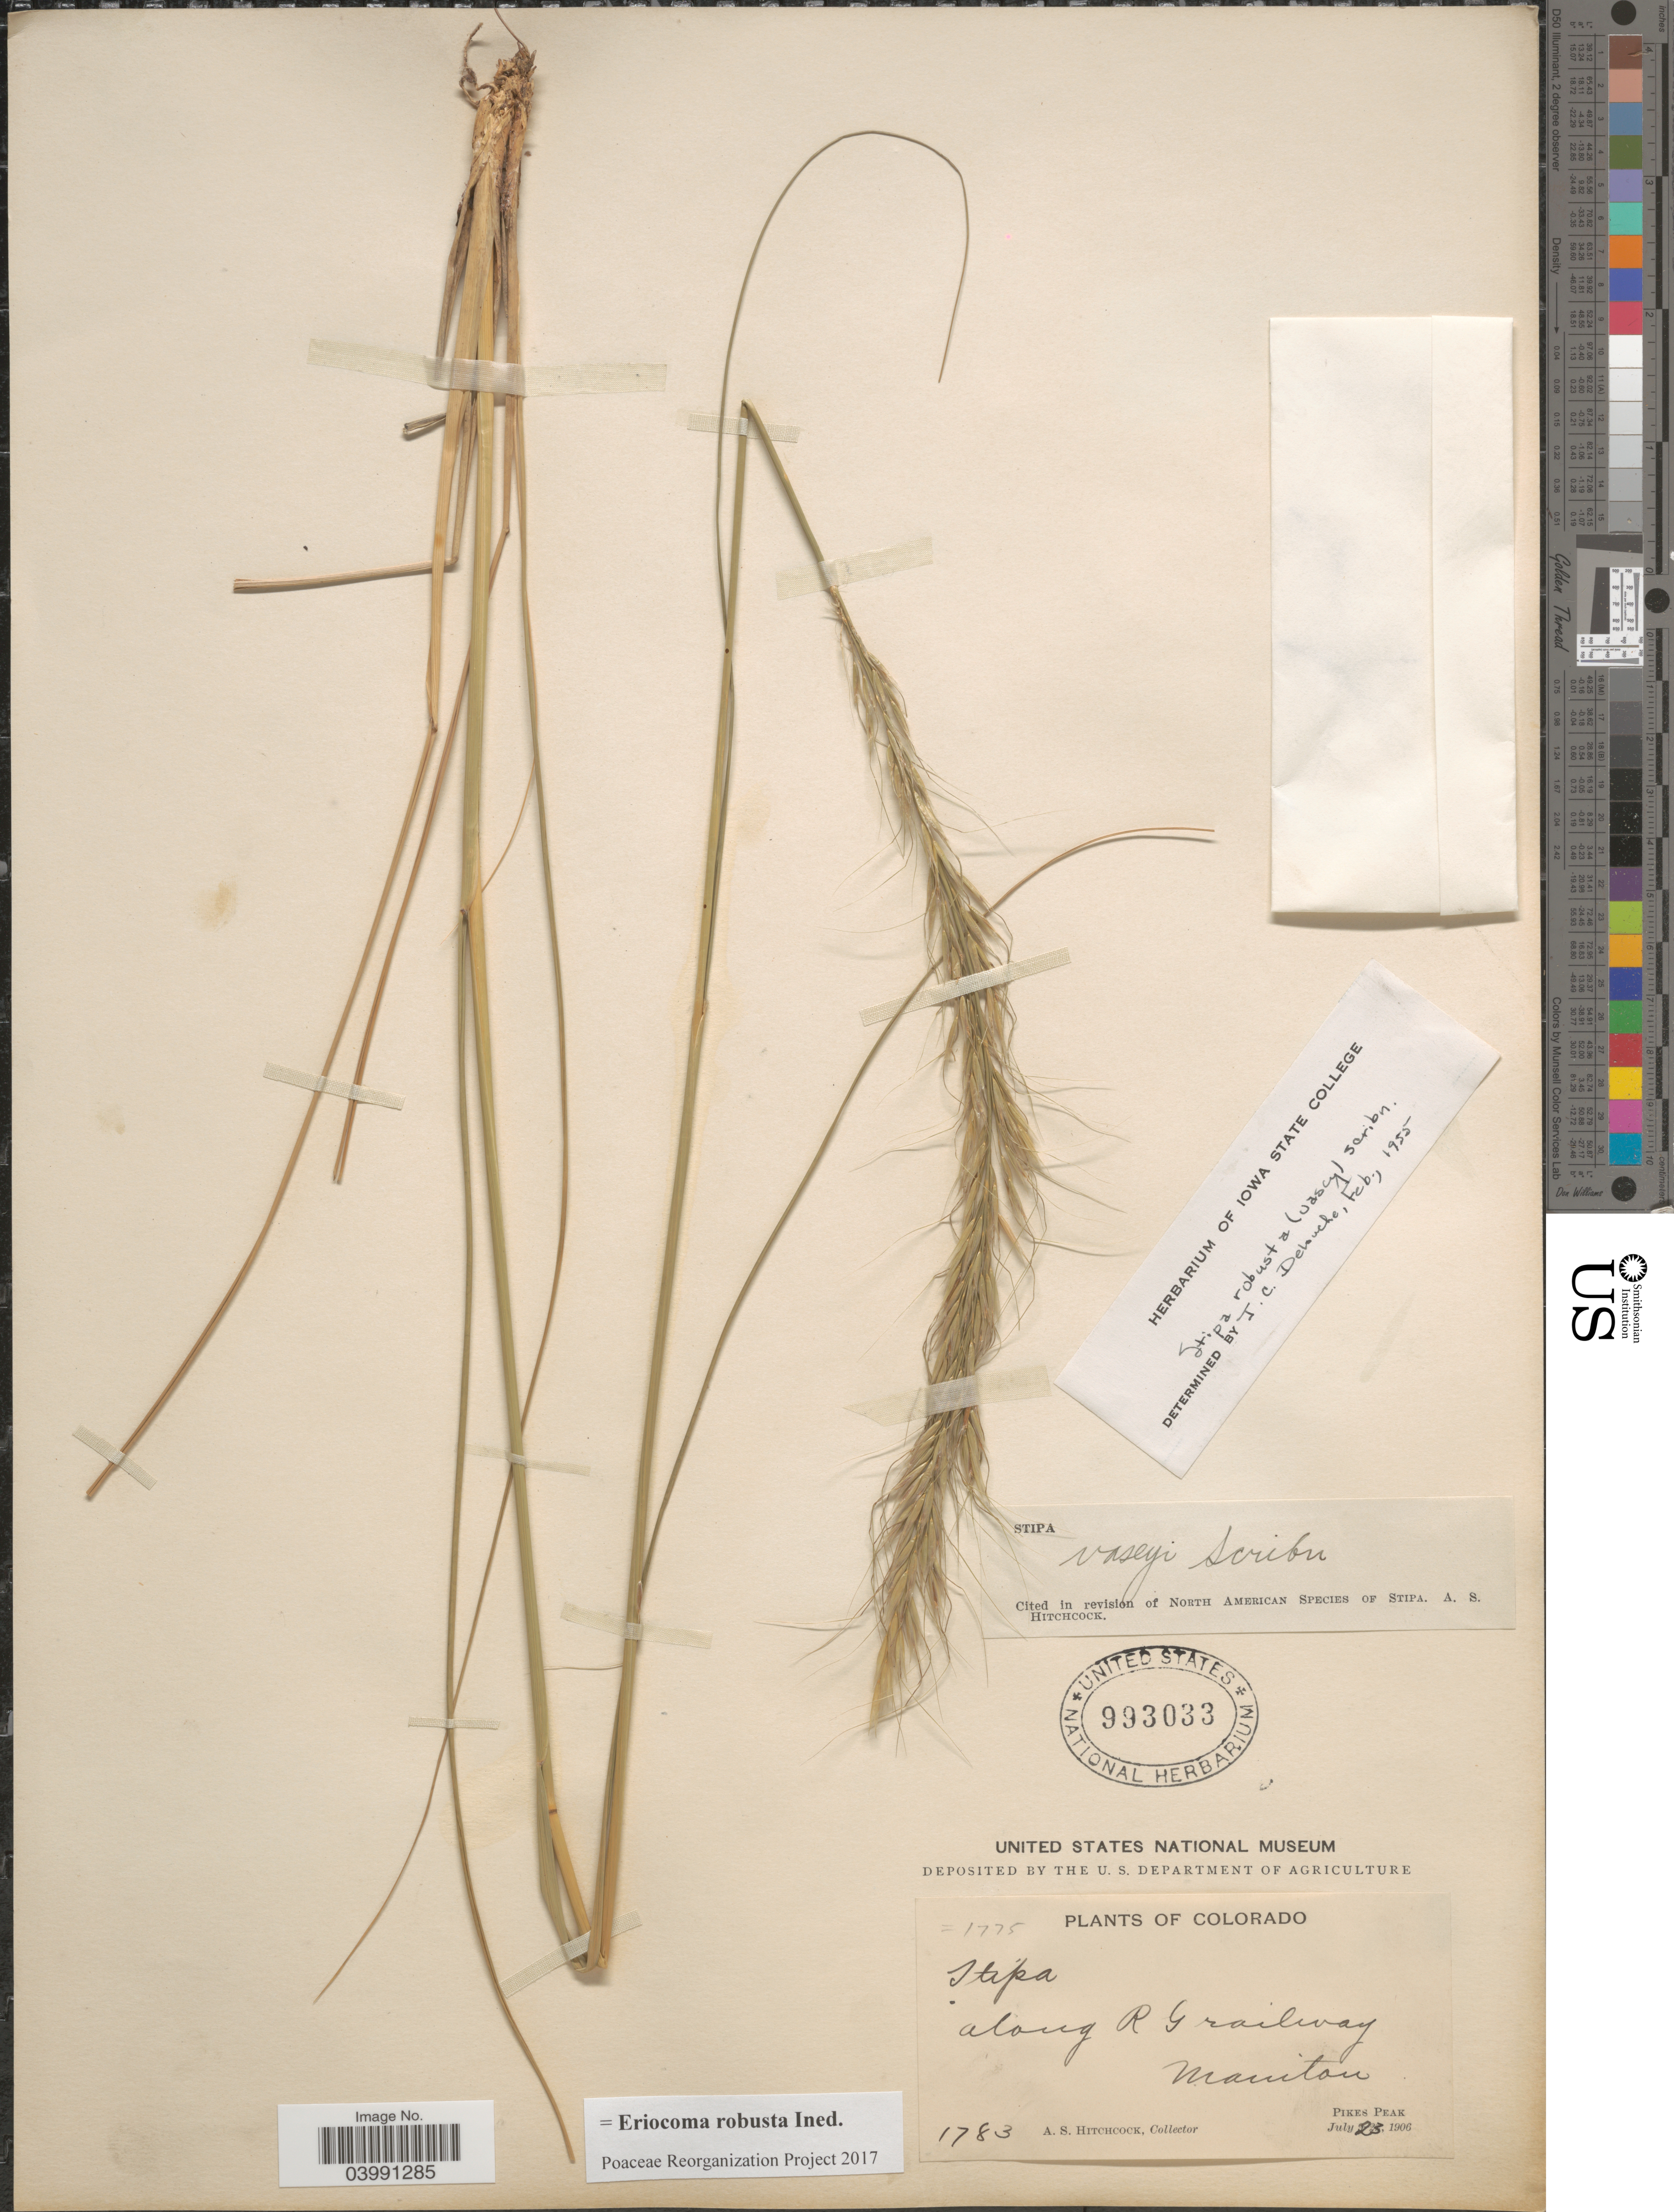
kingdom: Plantae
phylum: Tracheophyta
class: Liliopsida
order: Poales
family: Poaceae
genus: Eriocoma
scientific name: Eriocoma robusta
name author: (Vasey) Romasch.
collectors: A. S. Hitchcock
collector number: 1783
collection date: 1906-07-23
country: United States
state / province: Colorado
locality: Along R. G. railway, Manitou. Pikes Peak.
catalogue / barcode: US 993033